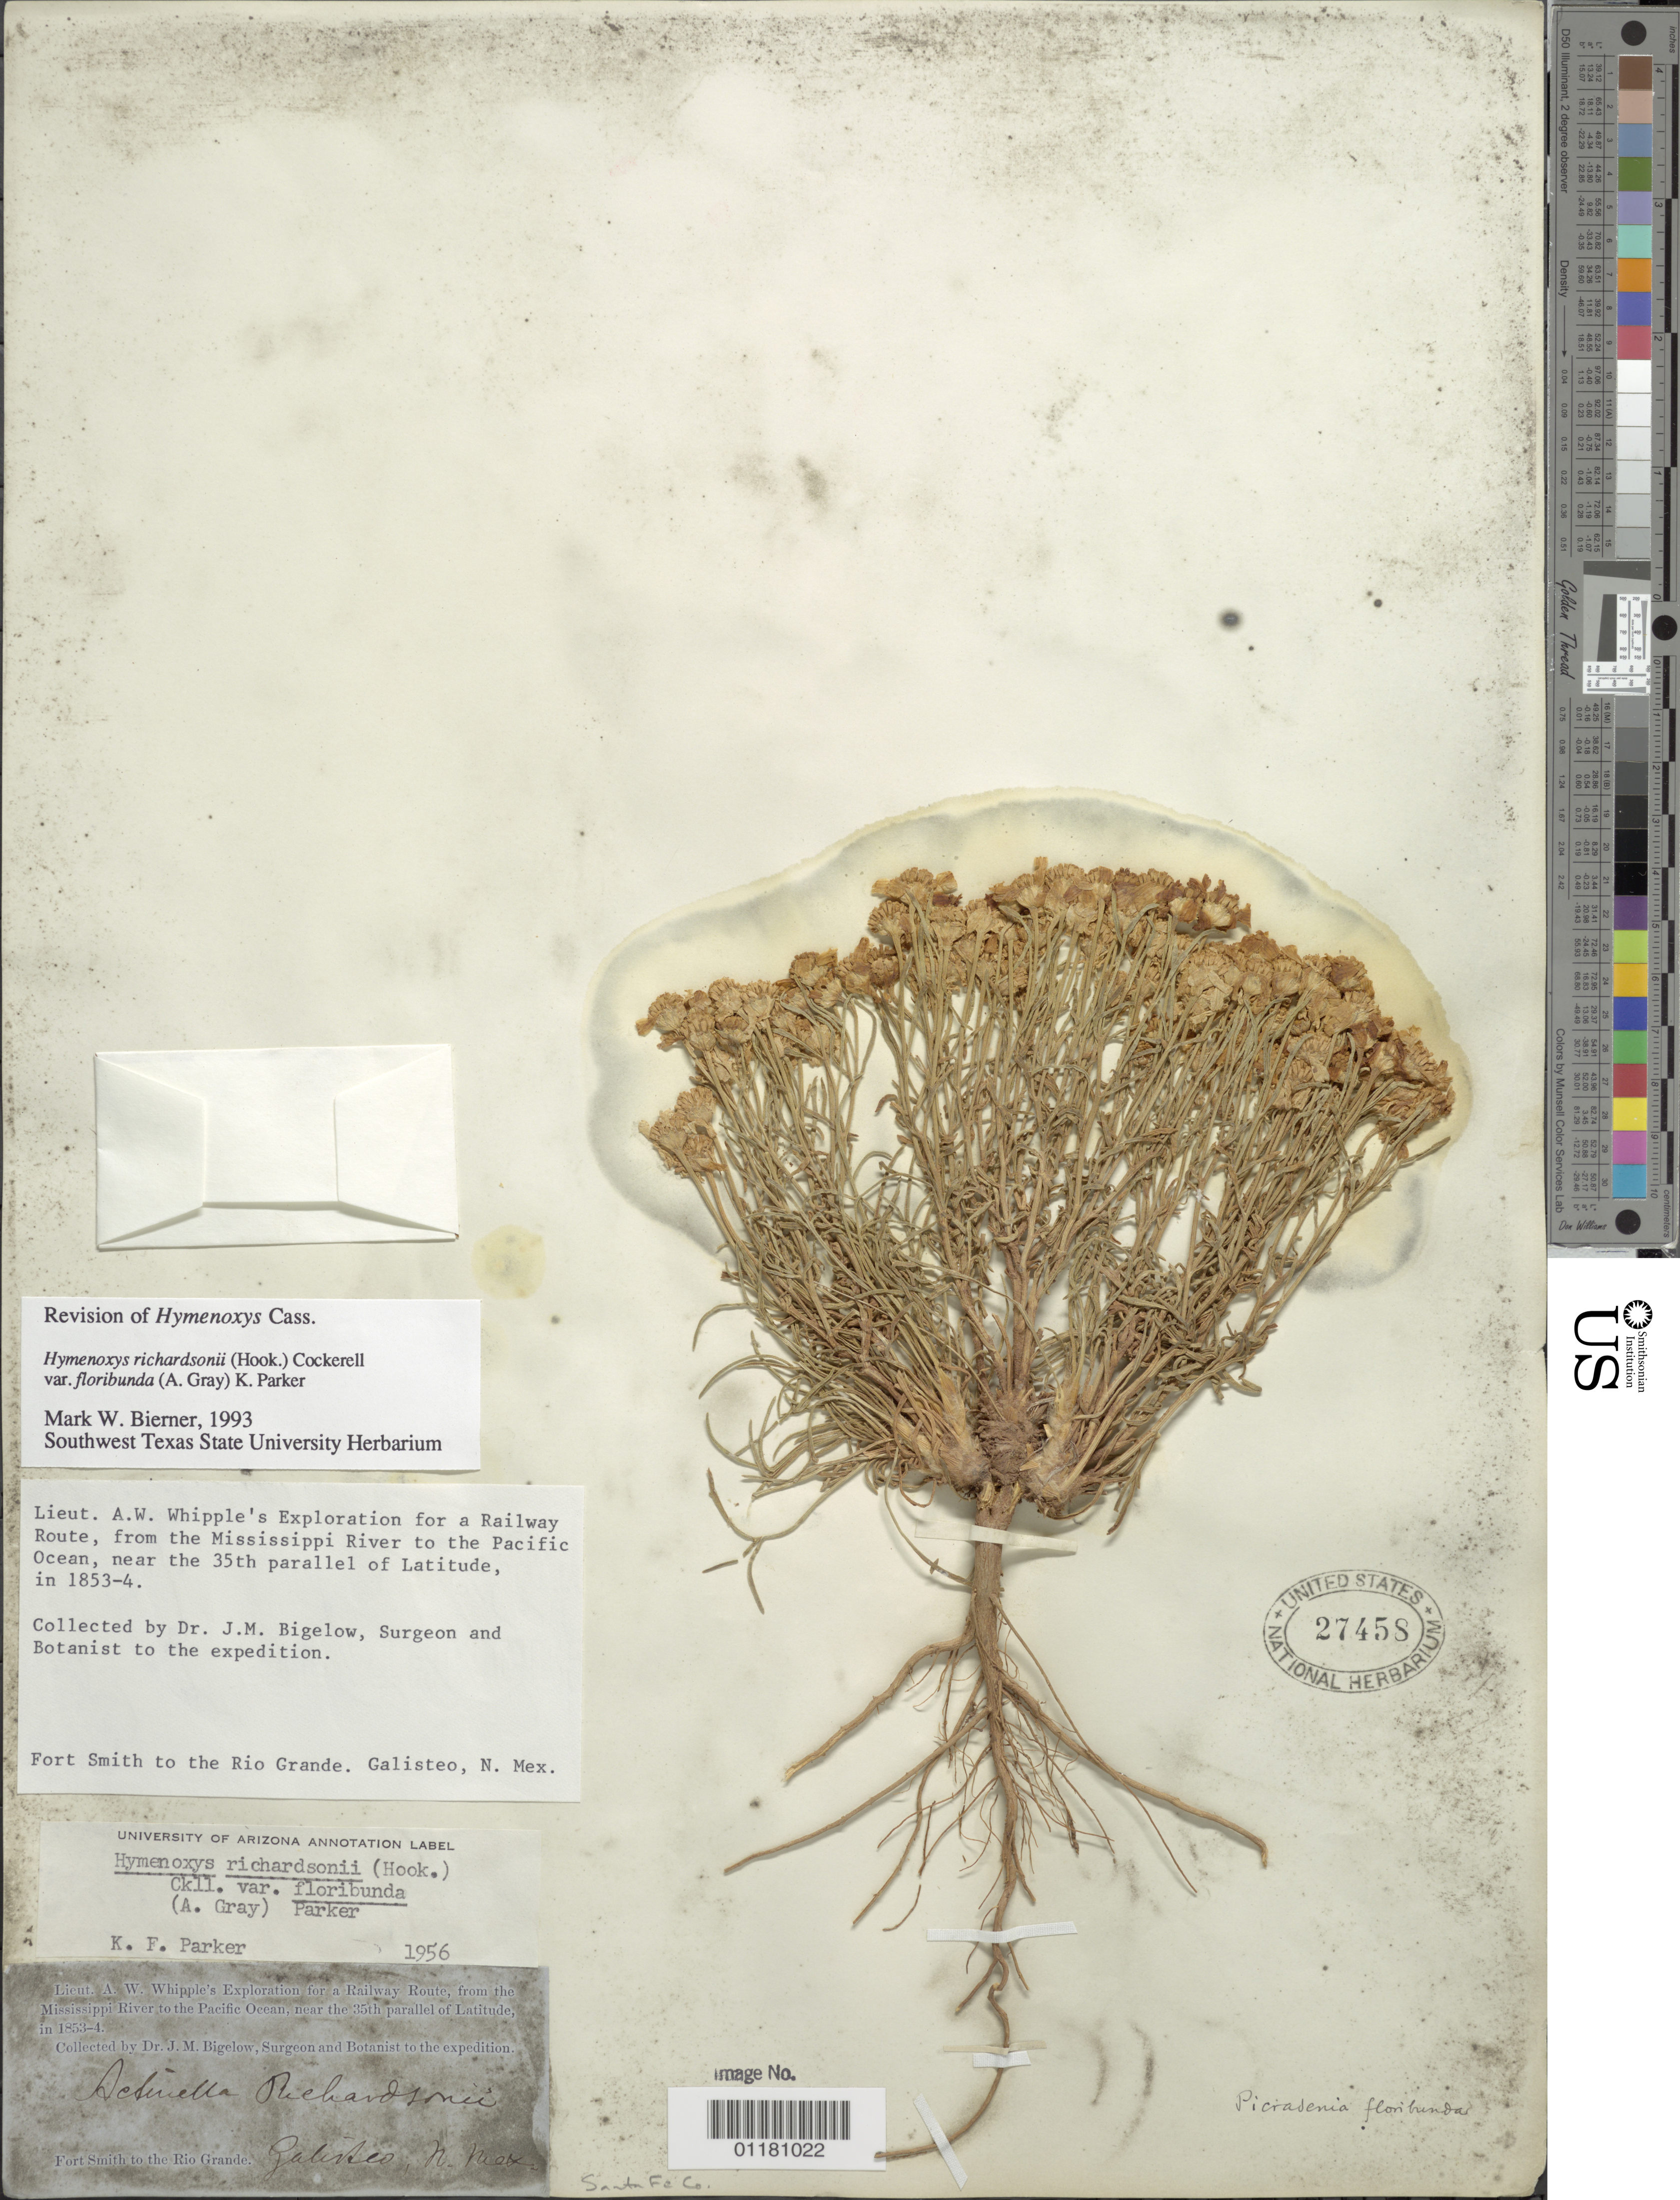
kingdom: Plantae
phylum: Tracheophyta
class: Magnoliopsida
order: Asterales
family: Asteraceae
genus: Hymenoxys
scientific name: Hymenoxys richardsonii var. floribunda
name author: (A. Gray) K.F. Parker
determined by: Bierner, M. W.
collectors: J. M. Bigelow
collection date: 1853/1854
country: United States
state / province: New Mexico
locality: Fort Smith to the Rio Grande: Galisteo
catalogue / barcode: US 27458